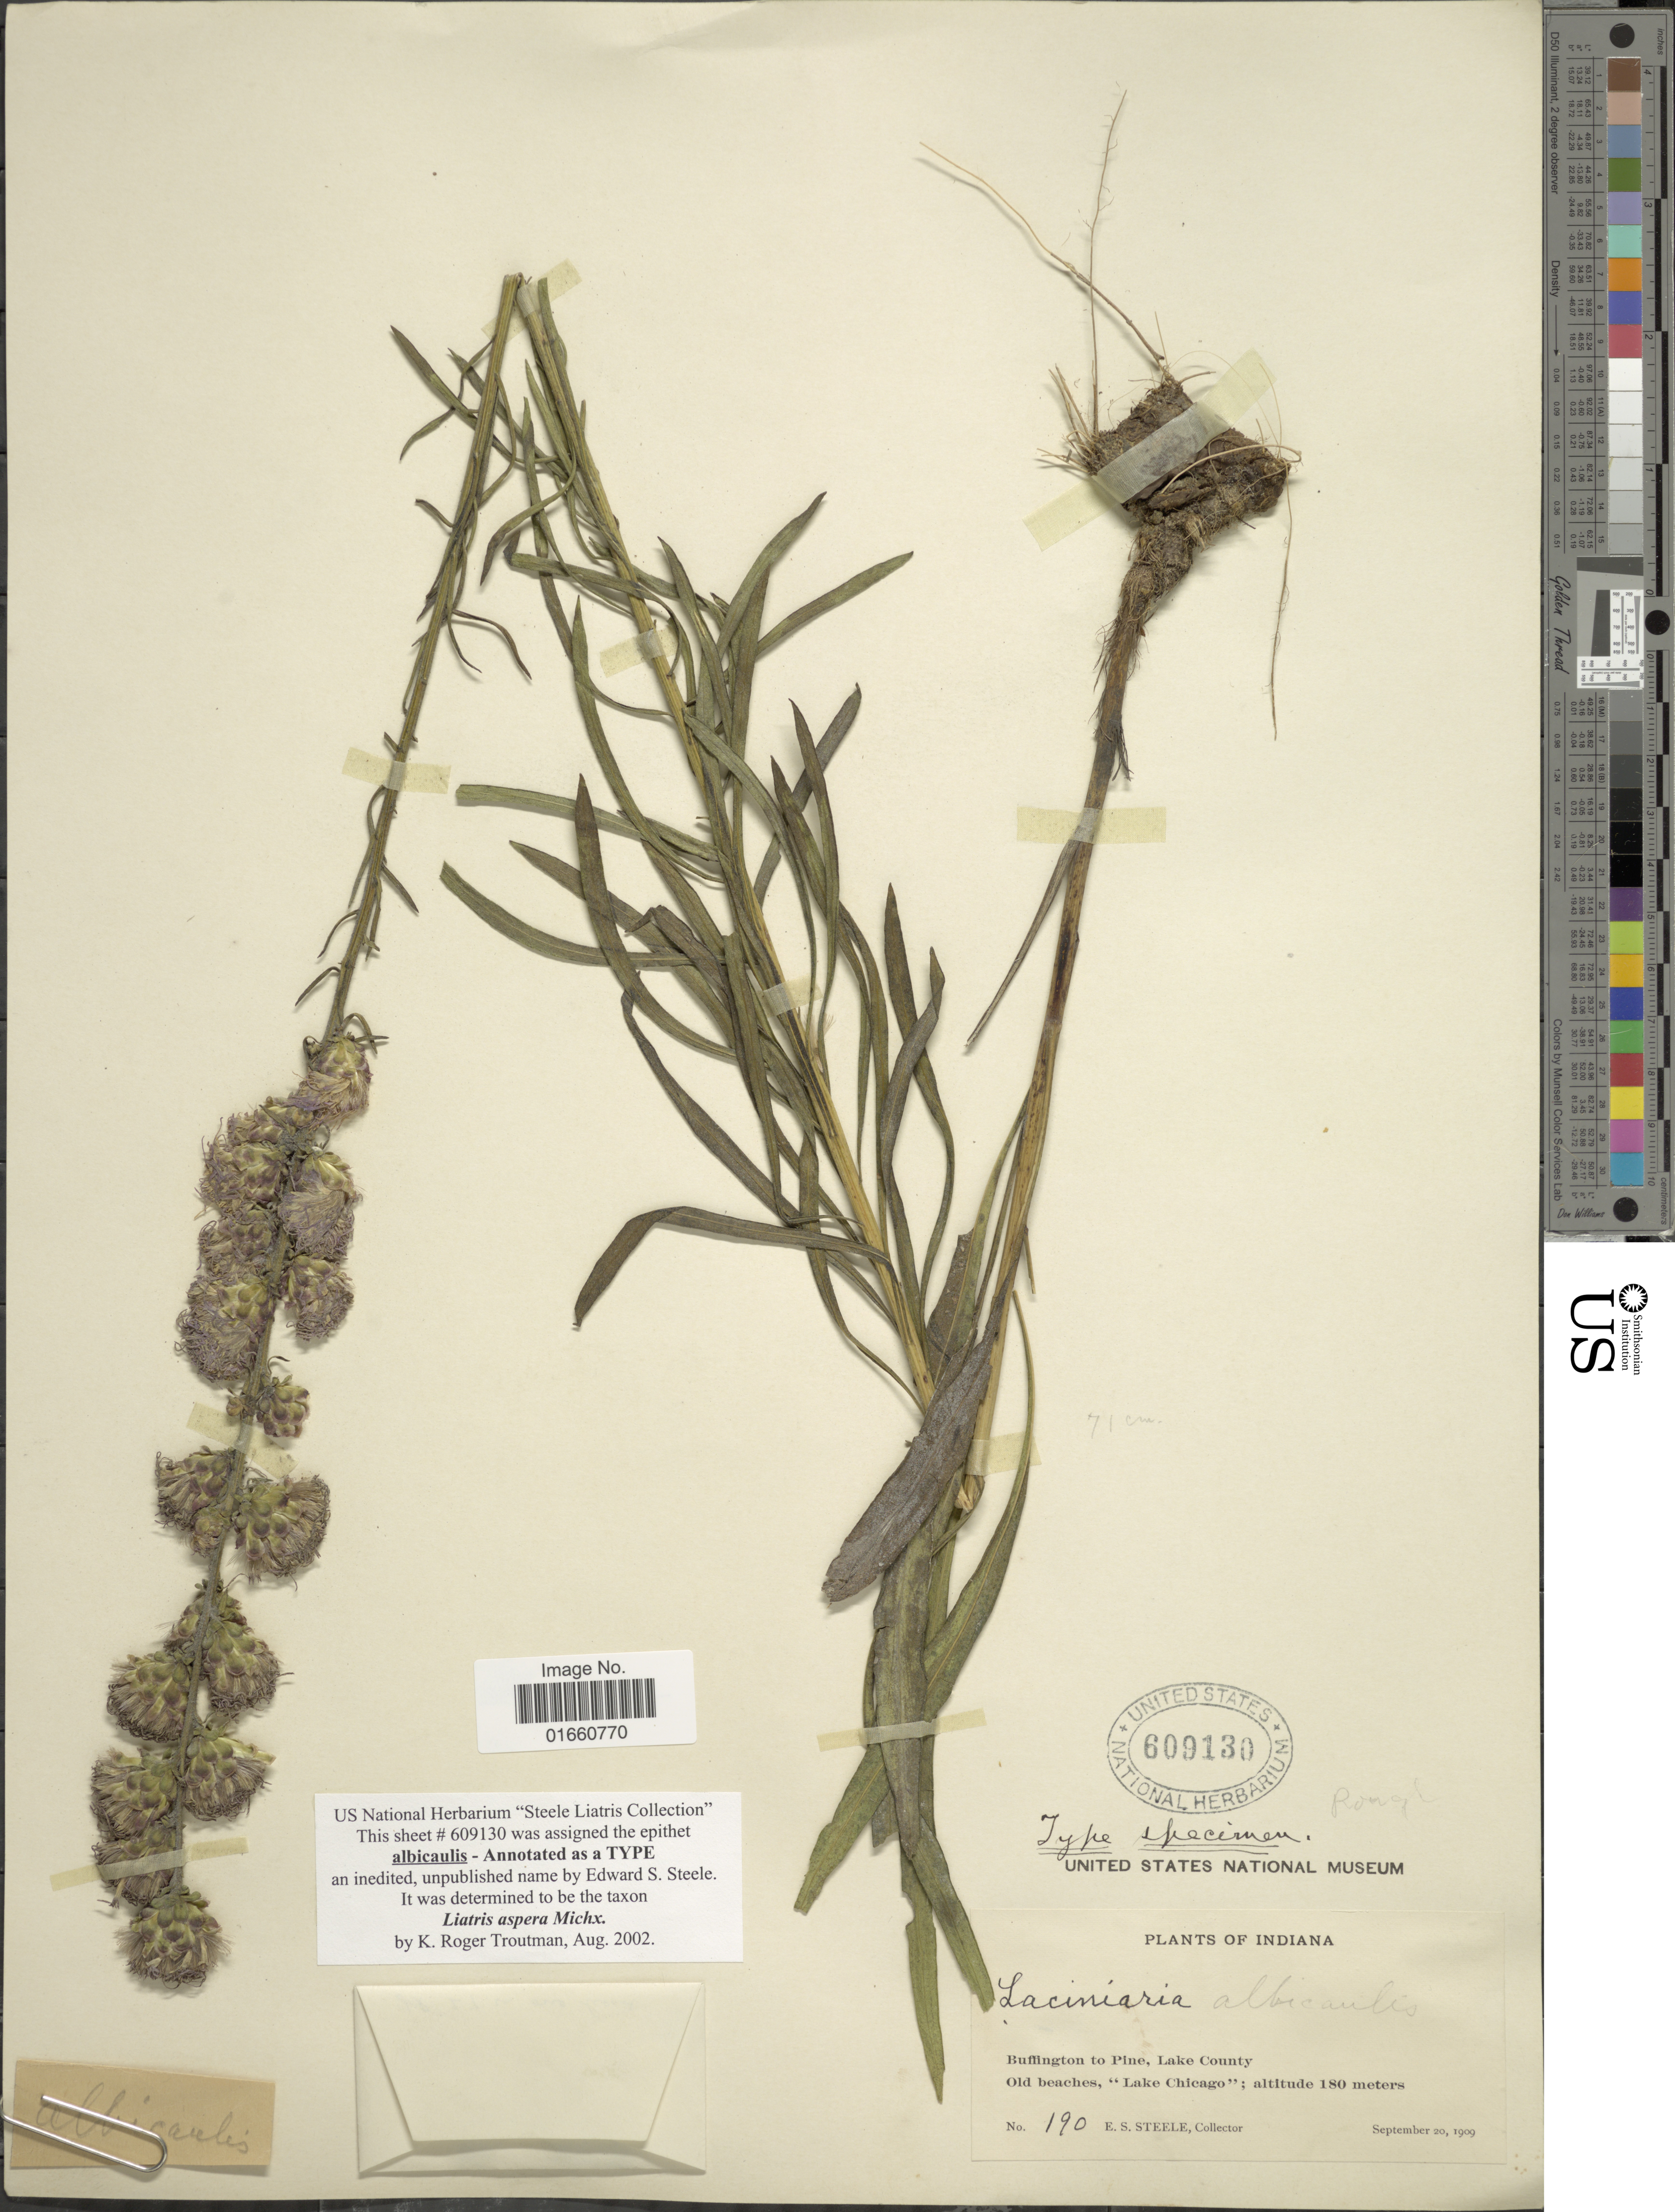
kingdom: Plantae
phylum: Tracheophyta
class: Magnoliopsida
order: Asterales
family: Asteraceae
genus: Liatris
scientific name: Liatris aspera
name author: Michx.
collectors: E. Steele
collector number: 190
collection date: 1909-09-20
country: United States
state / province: Indiana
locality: Buffington to Pine, Lake County, Old beaches, "Lake Chicago"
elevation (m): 180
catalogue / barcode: US 609130